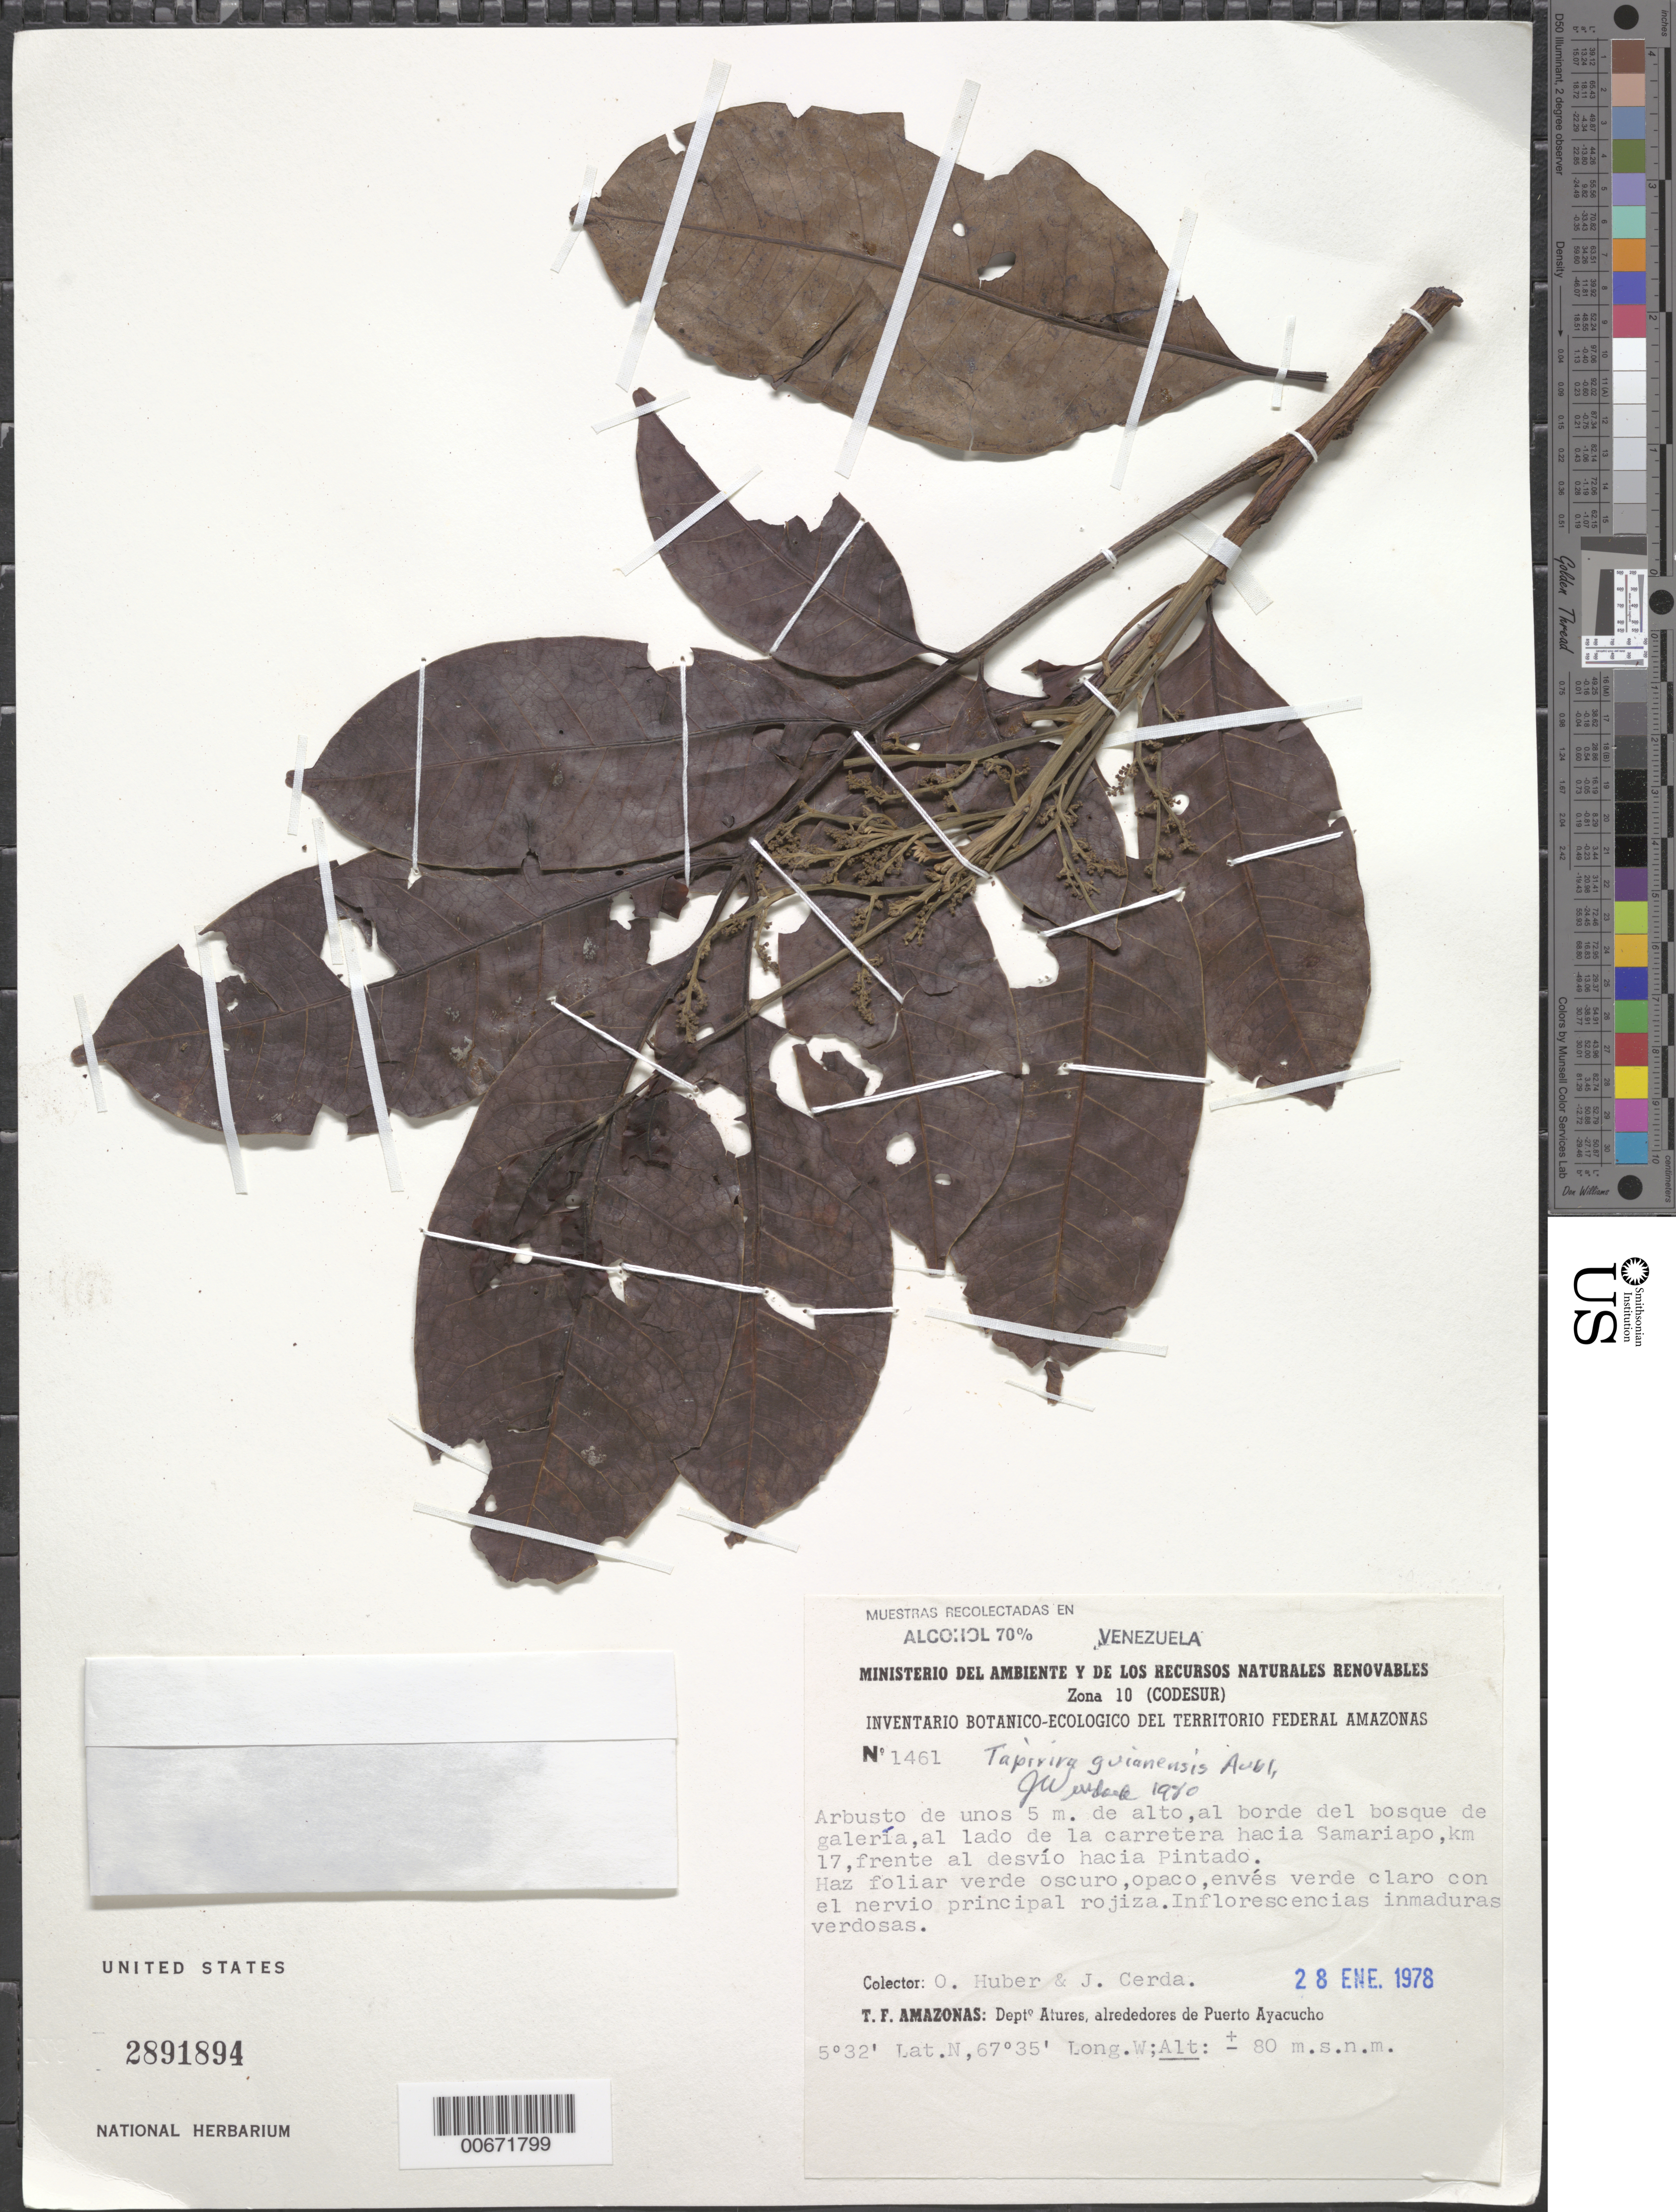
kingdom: Plantae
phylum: Tracheophyta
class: Magnoliopsida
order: Sapindales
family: Anacardiaceae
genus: Tapirira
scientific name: Tapirira guianensis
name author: Aubl.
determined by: Wurdack, John J., (US), US (UNITED STATES)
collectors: O. Huber & J. Cerda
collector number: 1461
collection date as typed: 28-Jan-78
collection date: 1978-01-28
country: Venezuela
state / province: Amazonas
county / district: Atures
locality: Puerto Ayacucho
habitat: Border of gallery forest with highway to Samariapo, km 17, at exit to Pintado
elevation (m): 80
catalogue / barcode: US 2891894